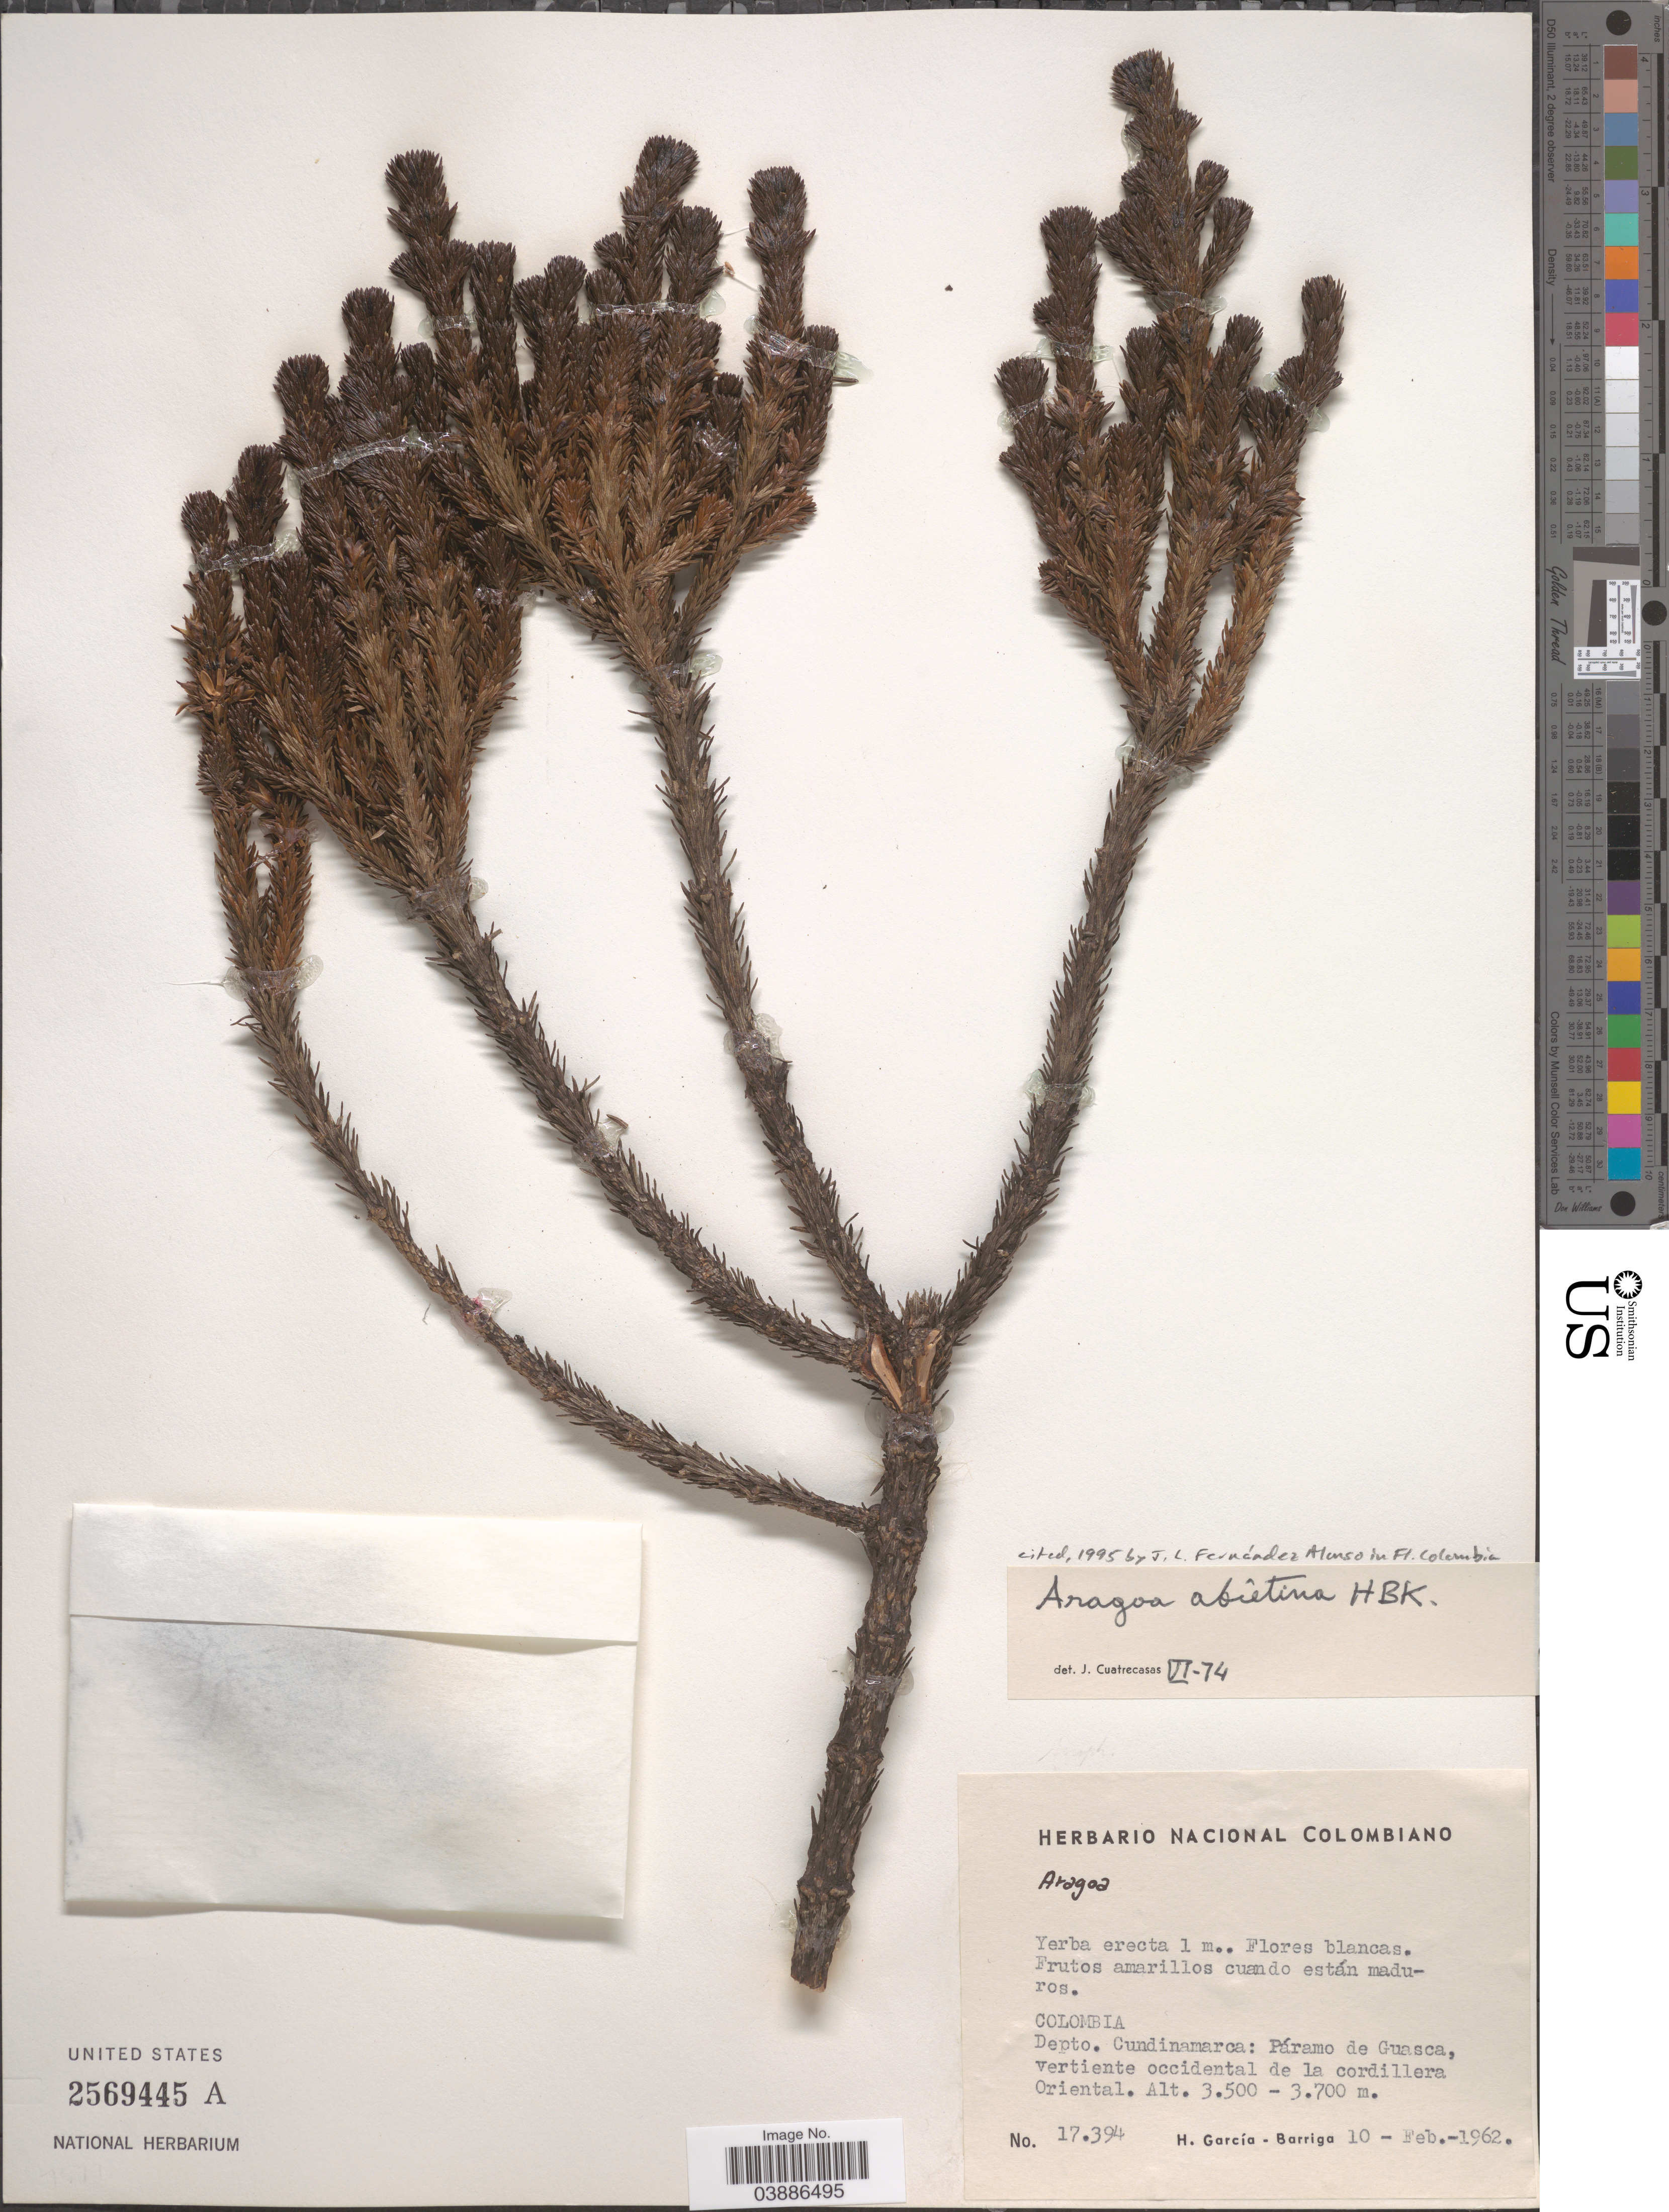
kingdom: Plantae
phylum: Tracheophyta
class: Magnoliopsida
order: Lamiales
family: Plantaginaceae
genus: Aragoa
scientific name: Aragoa abietina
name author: Kunth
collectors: H. García Barriga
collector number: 17394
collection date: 1962-02-10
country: Colombia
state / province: Cundinamarca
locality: Depto. Cundinamarca: Páramo de Guasca, vertiente occidental de la cordillera Oriental.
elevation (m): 3500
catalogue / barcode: US 2569445A